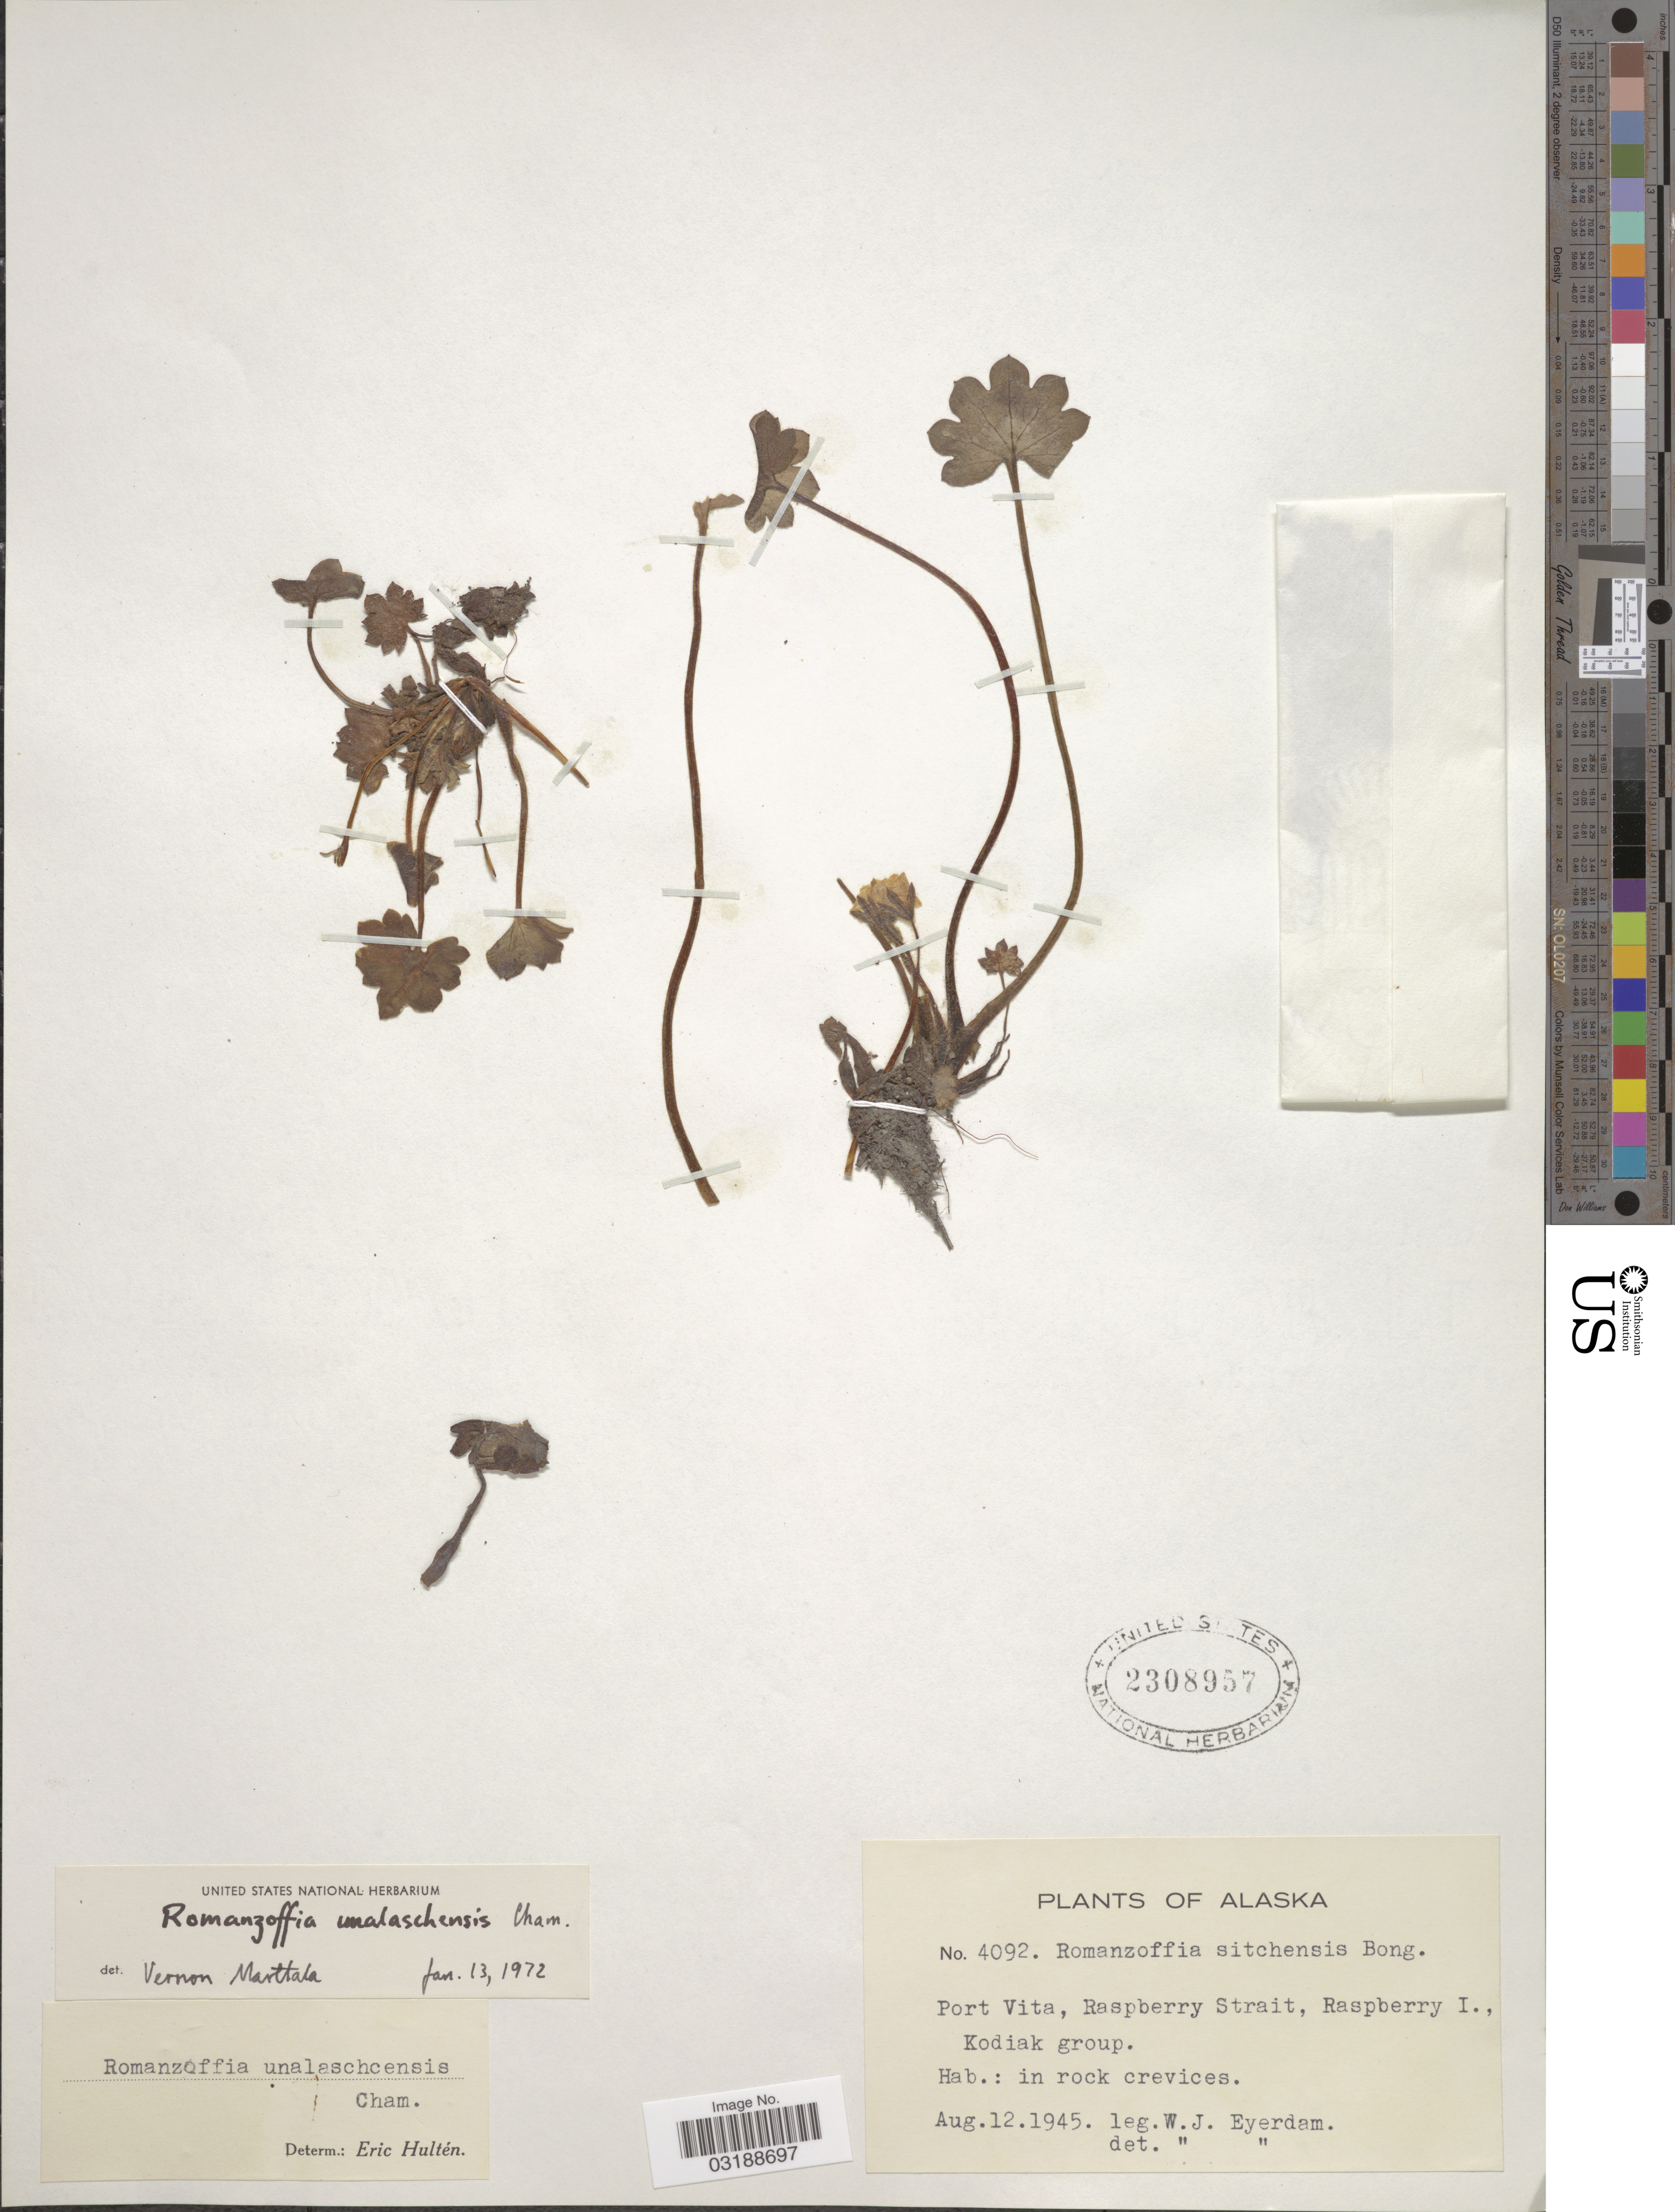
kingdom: Plantae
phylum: Tracheophyta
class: Magnoliopsida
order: Boraginales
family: Hydrophyllaceae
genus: Romanzoffia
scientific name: Romanzoffia unalaschcensis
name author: Cham.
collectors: W. J. Eyerdam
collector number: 4092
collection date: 1945-08-12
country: United States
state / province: Alaska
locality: Port Vita, Raspberry Strait, Raspberry I., Kodiak group.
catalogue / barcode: US 2308957